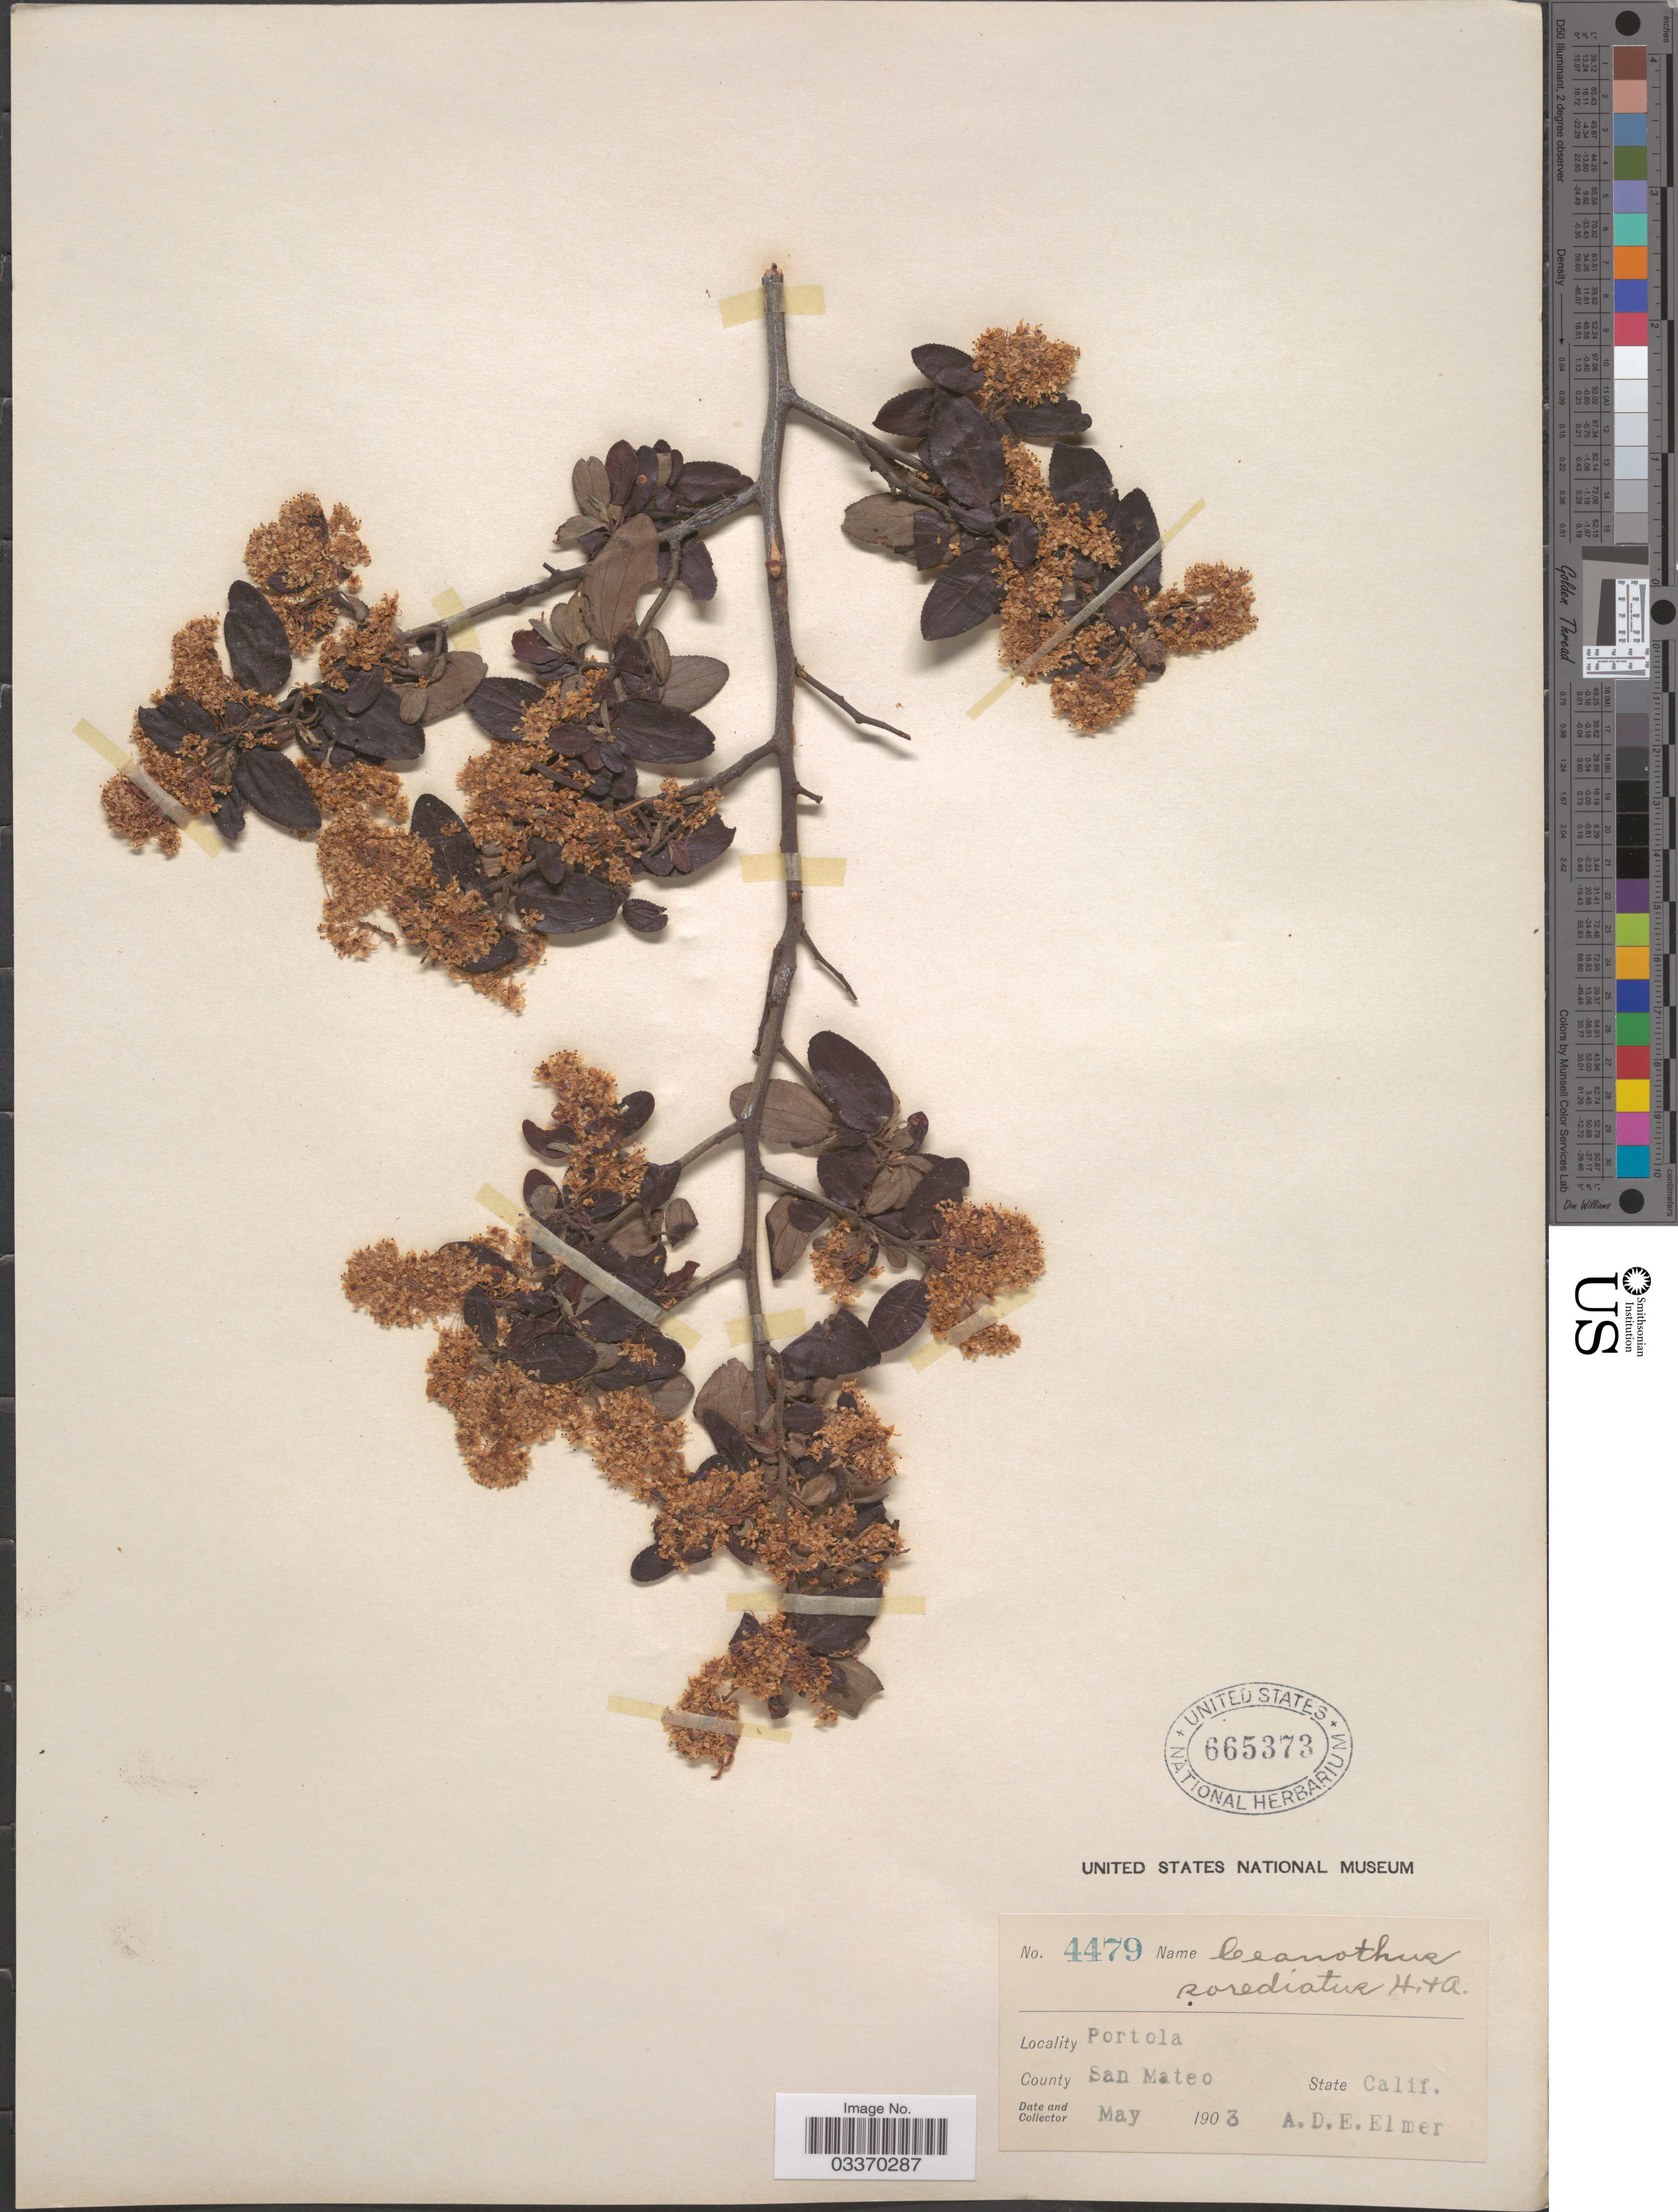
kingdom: Plantae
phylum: Tracheophyta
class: Magnoliopsida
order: Rosales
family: Rhamnaceae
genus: Ceanothus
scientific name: Ceanothus sorediatus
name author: Hook. & Arn.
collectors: A. D. E. Elmer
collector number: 4479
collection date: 1903-05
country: United States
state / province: California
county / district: San Mateo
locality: Portola, County San Mateo.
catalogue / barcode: US 665373